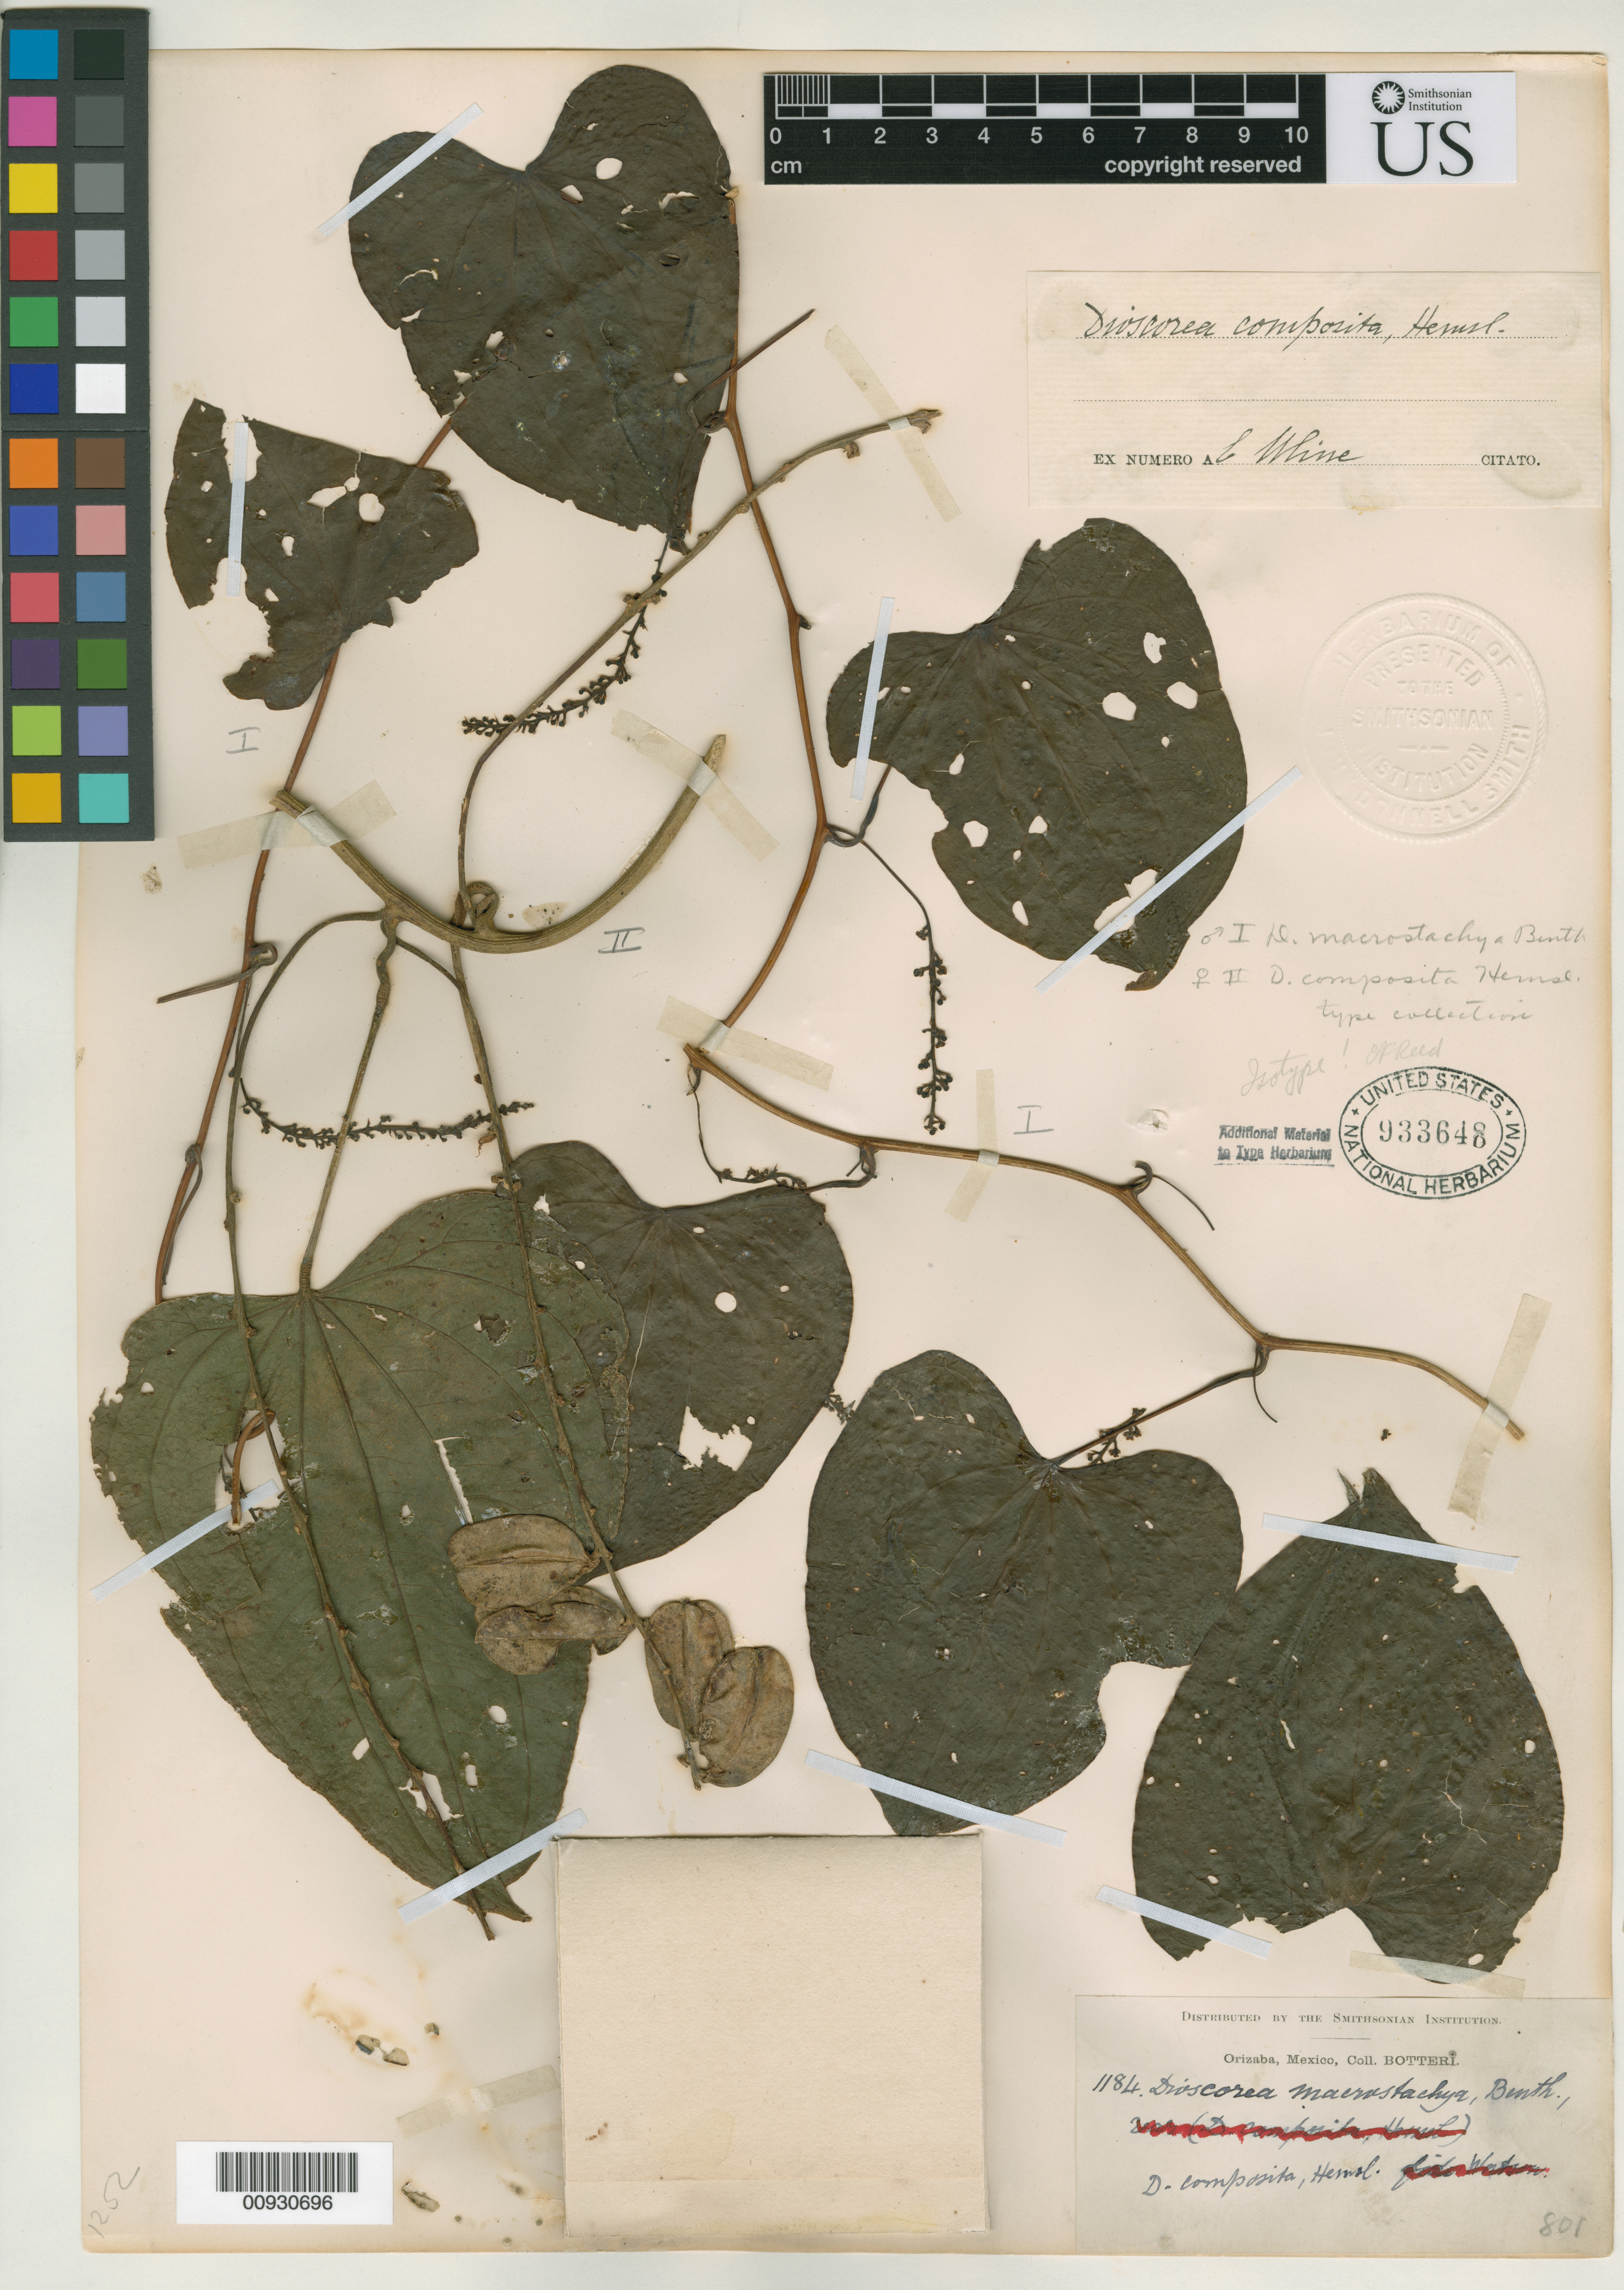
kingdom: Plantae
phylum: Tracheophyta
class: Liliopsida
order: Dioscoreales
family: Dioscoreaceae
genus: Dioscorea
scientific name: Dioscorea composita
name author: Hemsl.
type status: Isotype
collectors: M. Botteri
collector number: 1184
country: Mexico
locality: Orizaba.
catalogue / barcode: US 933648